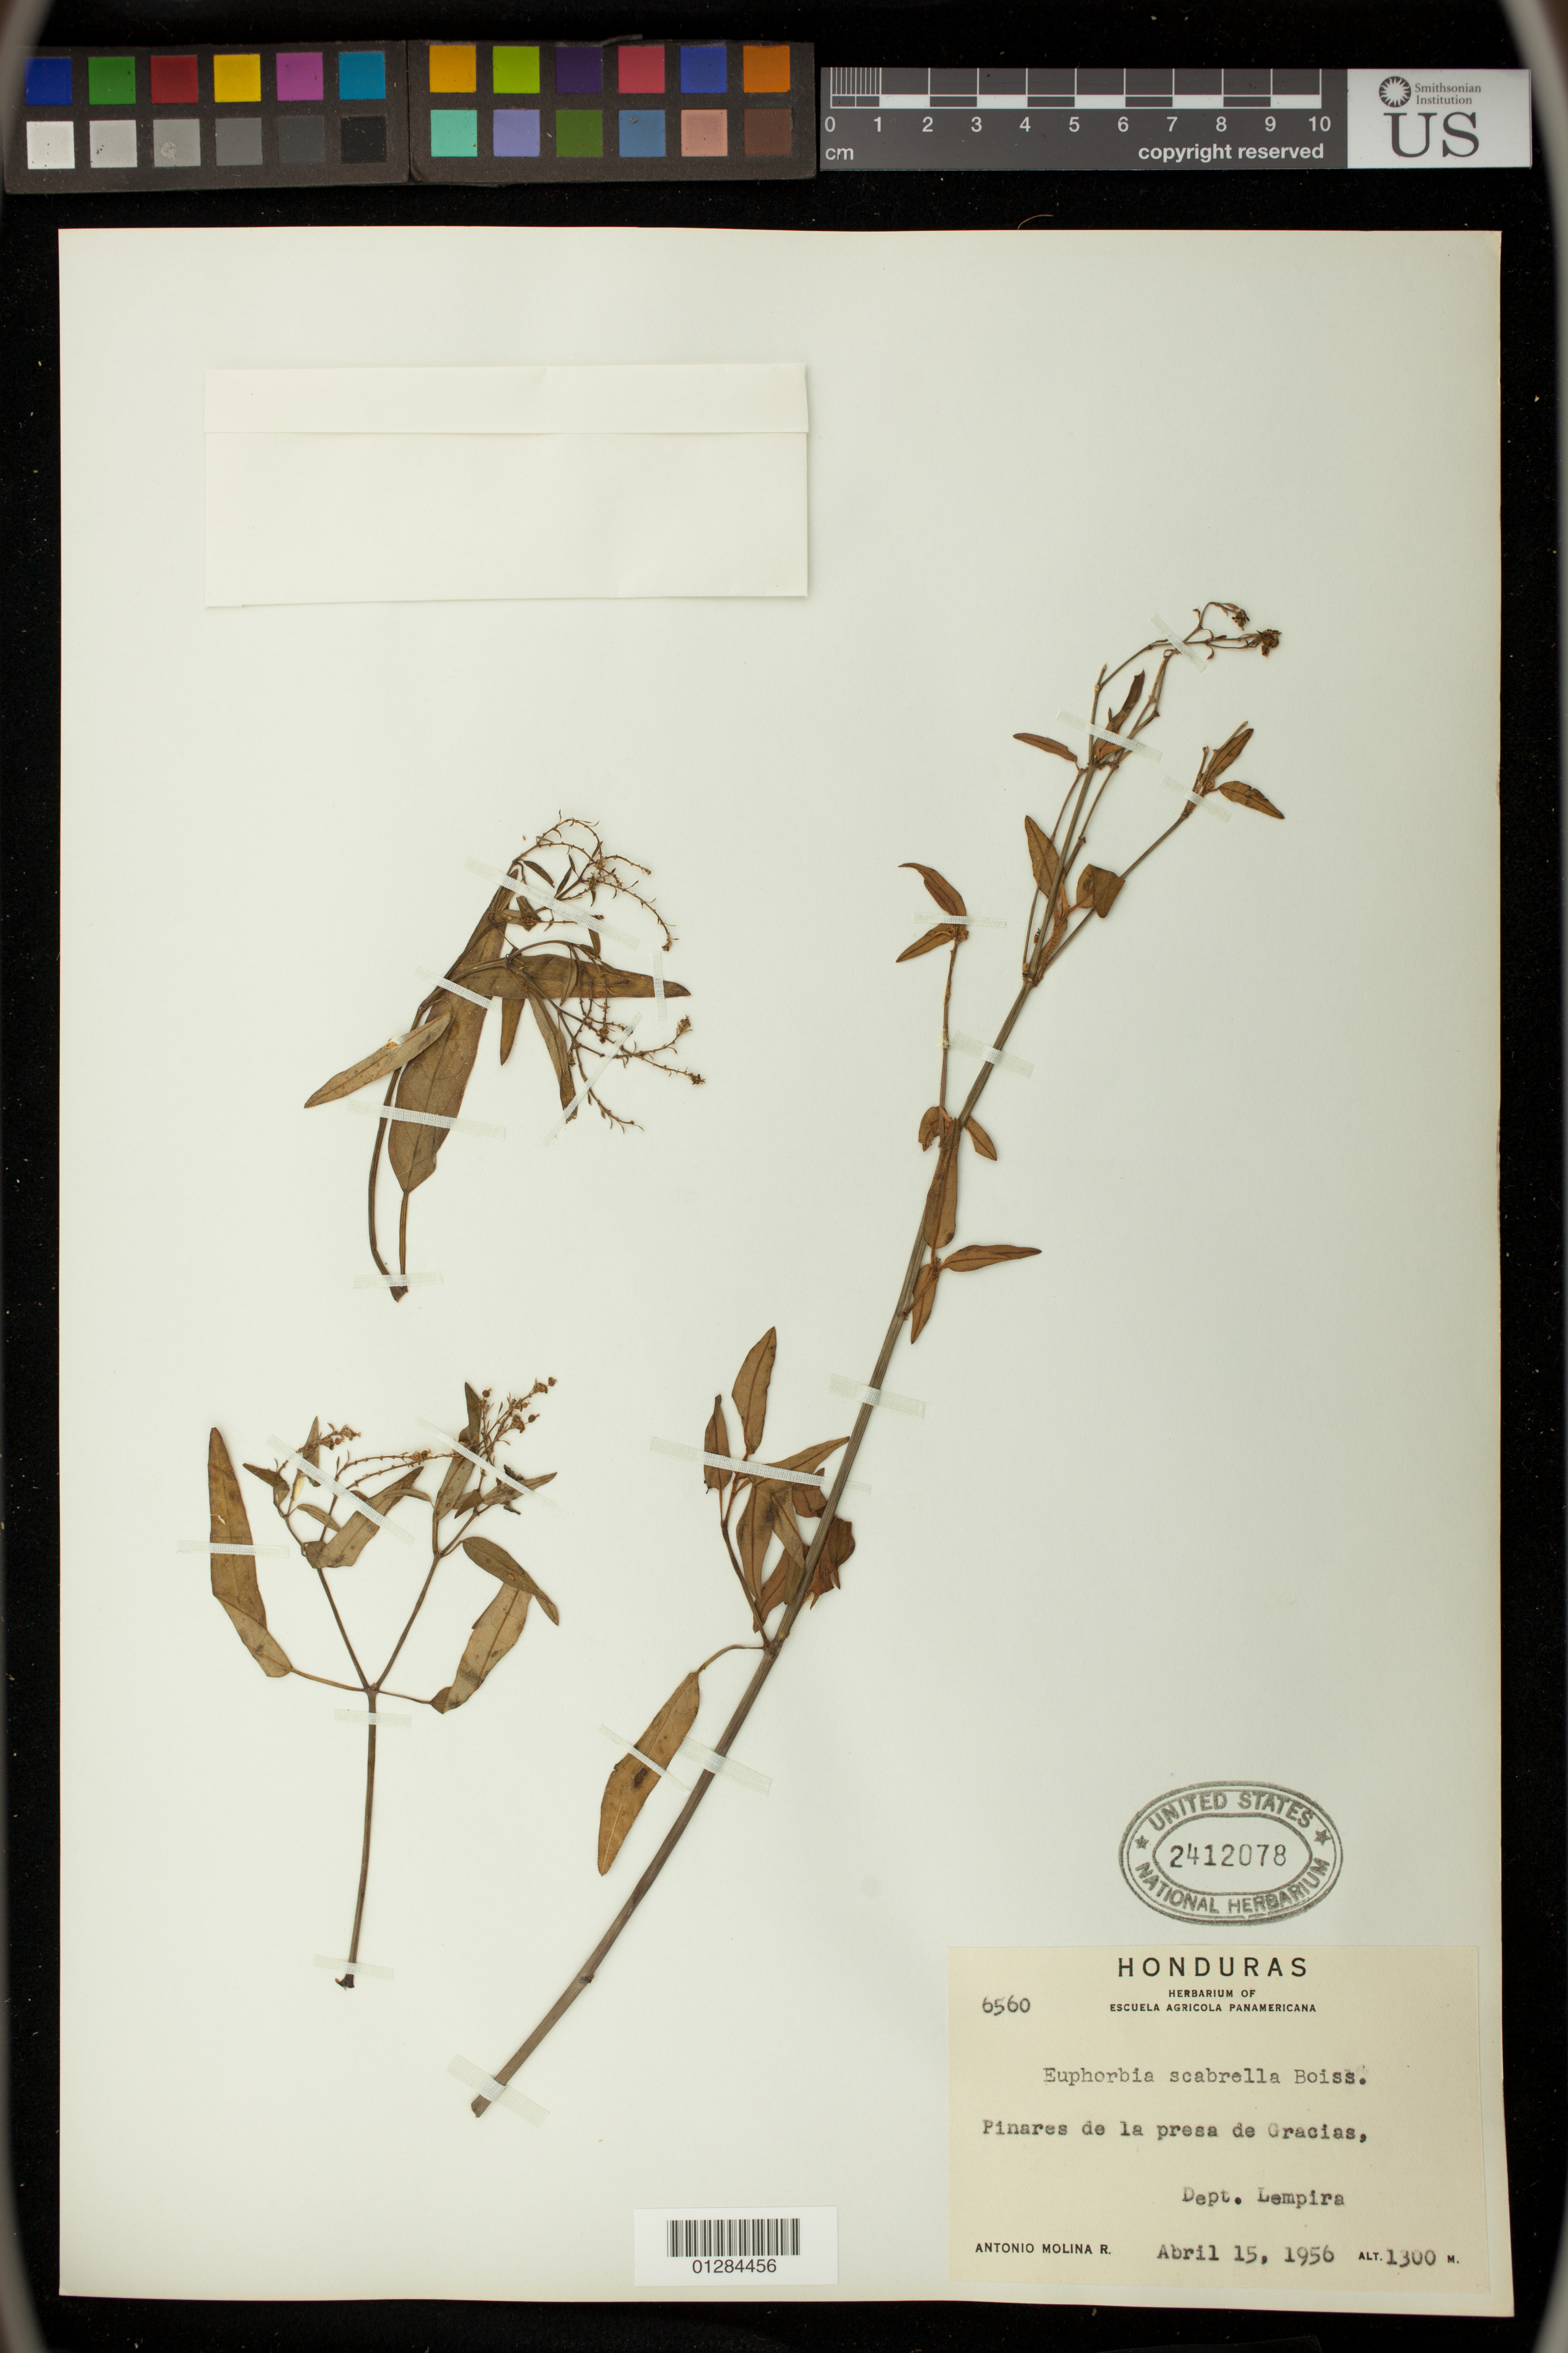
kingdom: Plantae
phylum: Tracheophyta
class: Magnoliopsida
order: Malpighiales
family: Euphorbiaceae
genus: Euphorbia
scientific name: Euphorbia triphylla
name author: (Klotzsch & Garcke) Oudejans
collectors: A. Molina R.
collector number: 6560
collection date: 1956-04-15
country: Honduras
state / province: Lempira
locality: Pinares de la presa de Gracias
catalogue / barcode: US 2412078